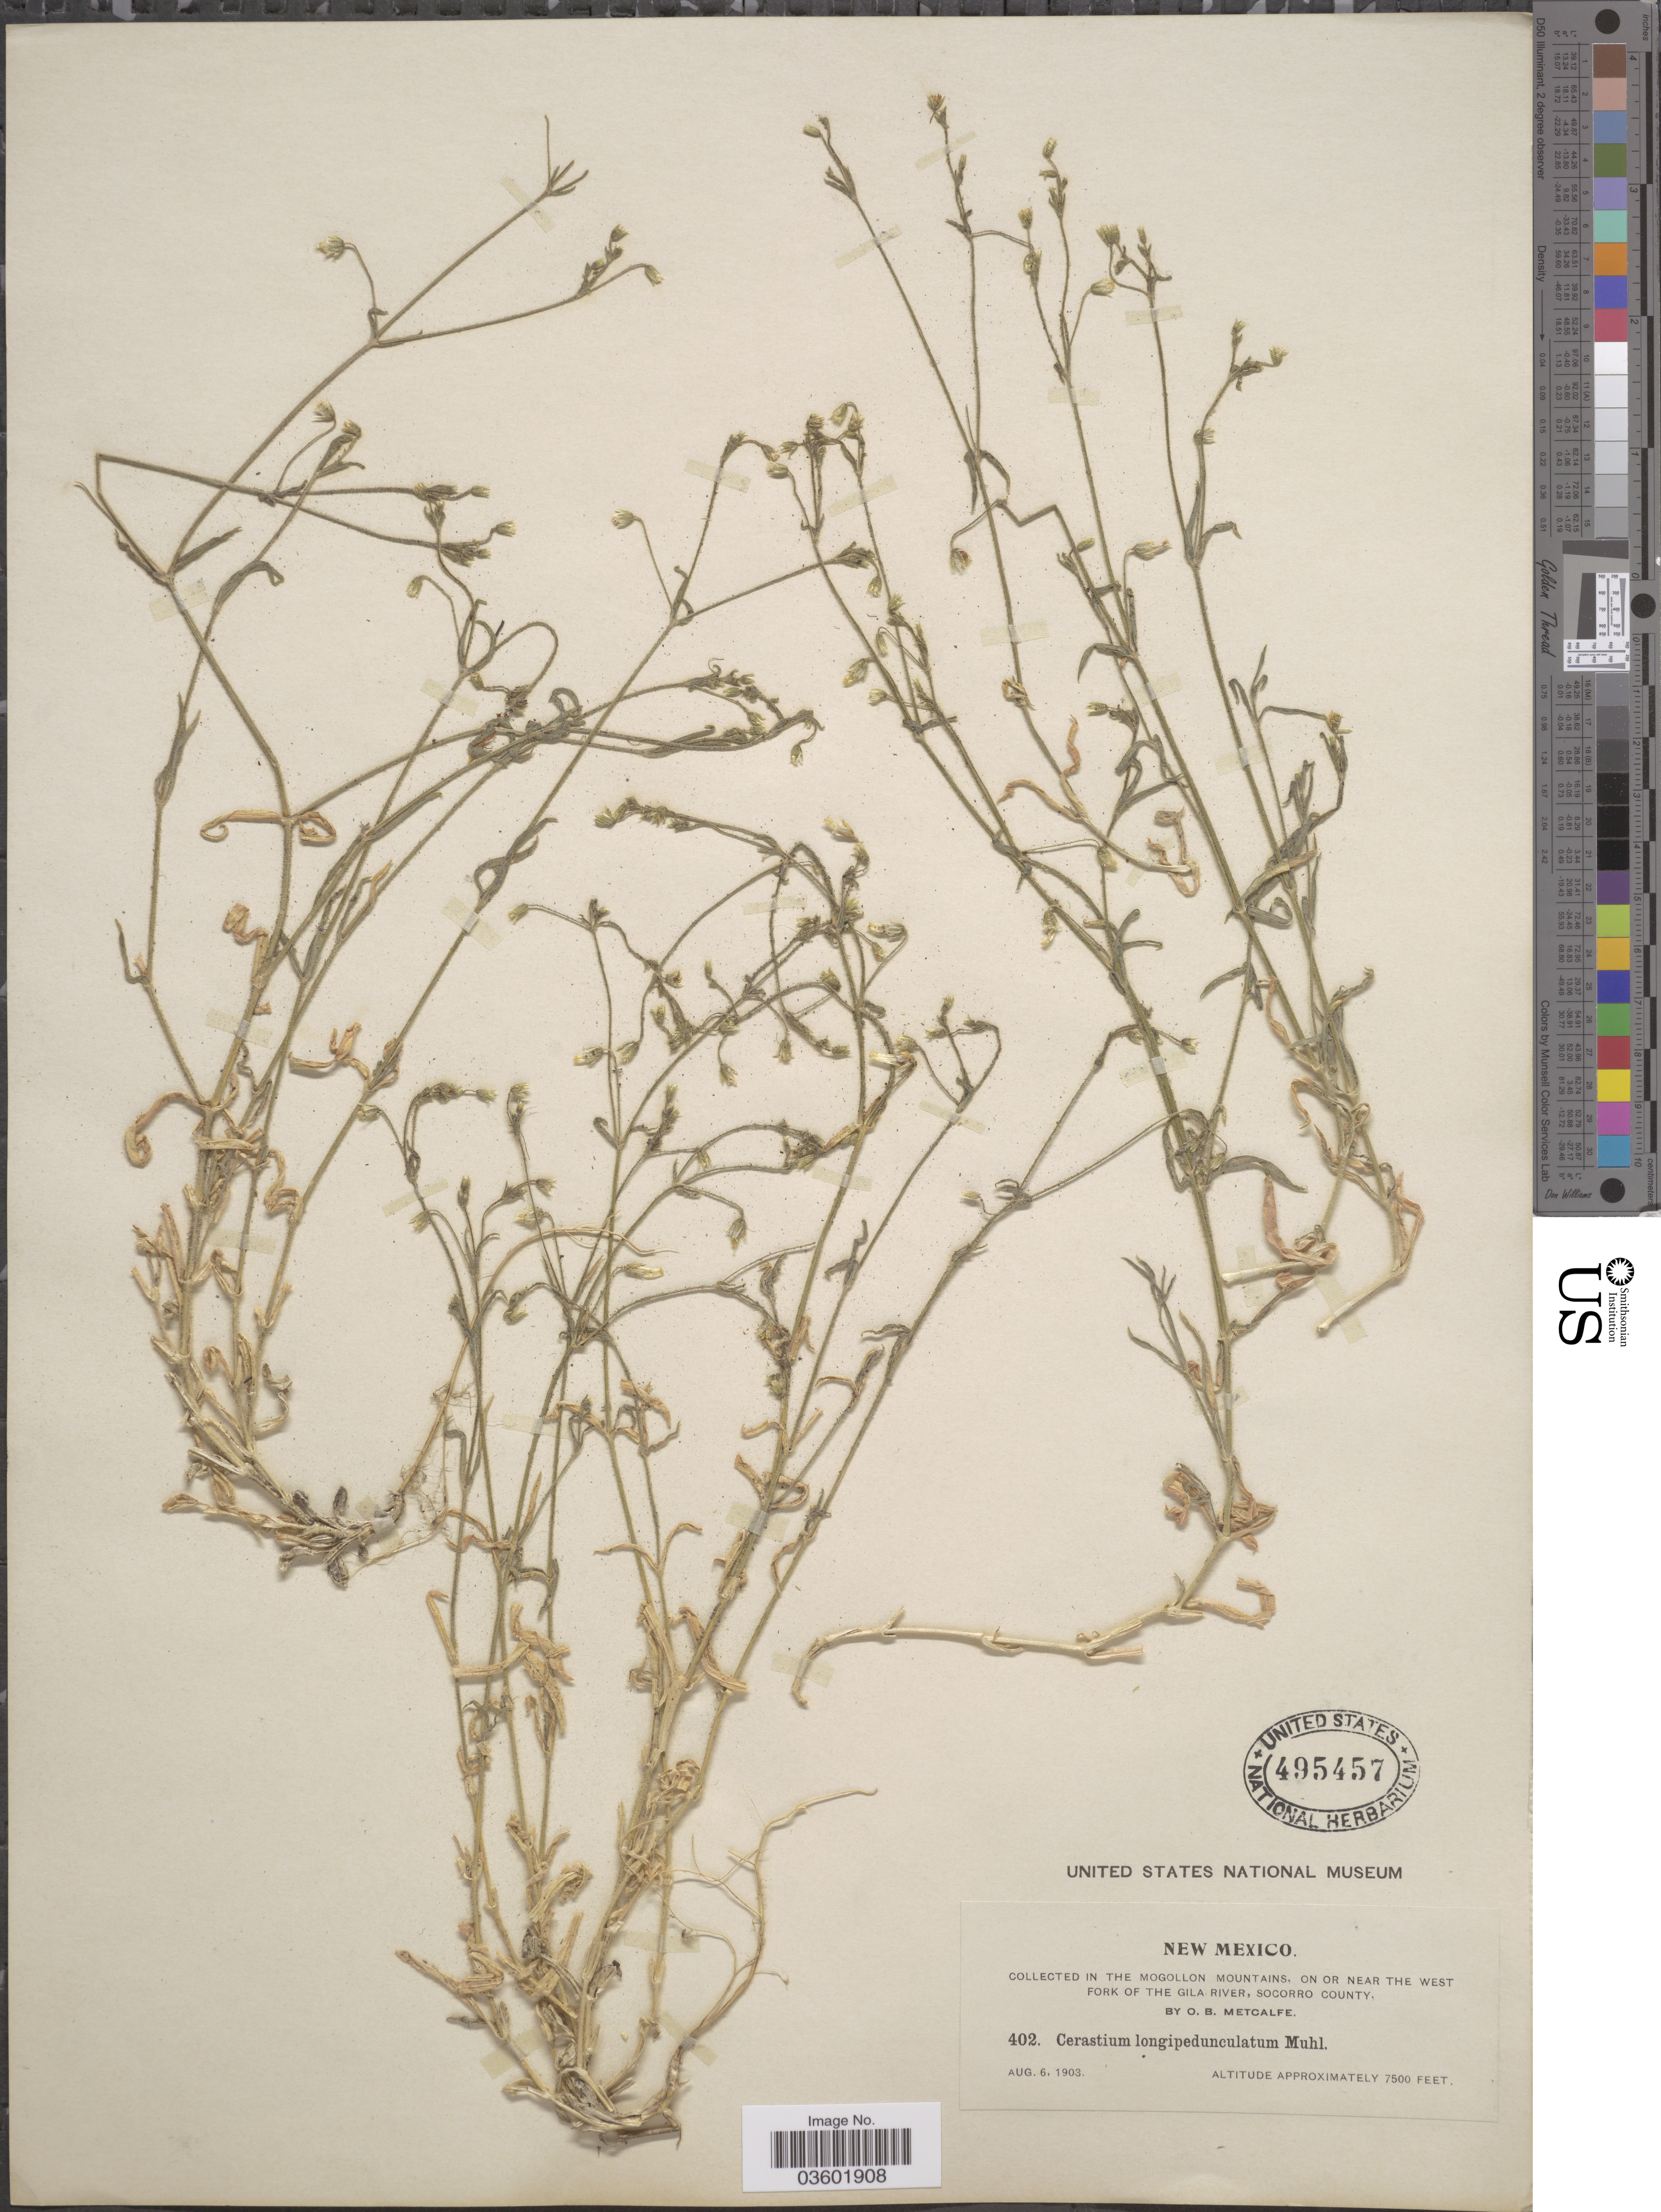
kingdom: Plantae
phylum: Tracheophyta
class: Magnoliopsida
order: Caryophyllales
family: Caryophyllaceae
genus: Cerastium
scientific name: Cerastium nutans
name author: Raf.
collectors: O. B. Metcalfe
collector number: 402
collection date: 1903-08-06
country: United States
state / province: New Mexico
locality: In the Mogoollon Mountains, on or near the west fork of the Gila River, Socorro County.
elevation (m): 2286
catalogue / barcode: US 495457